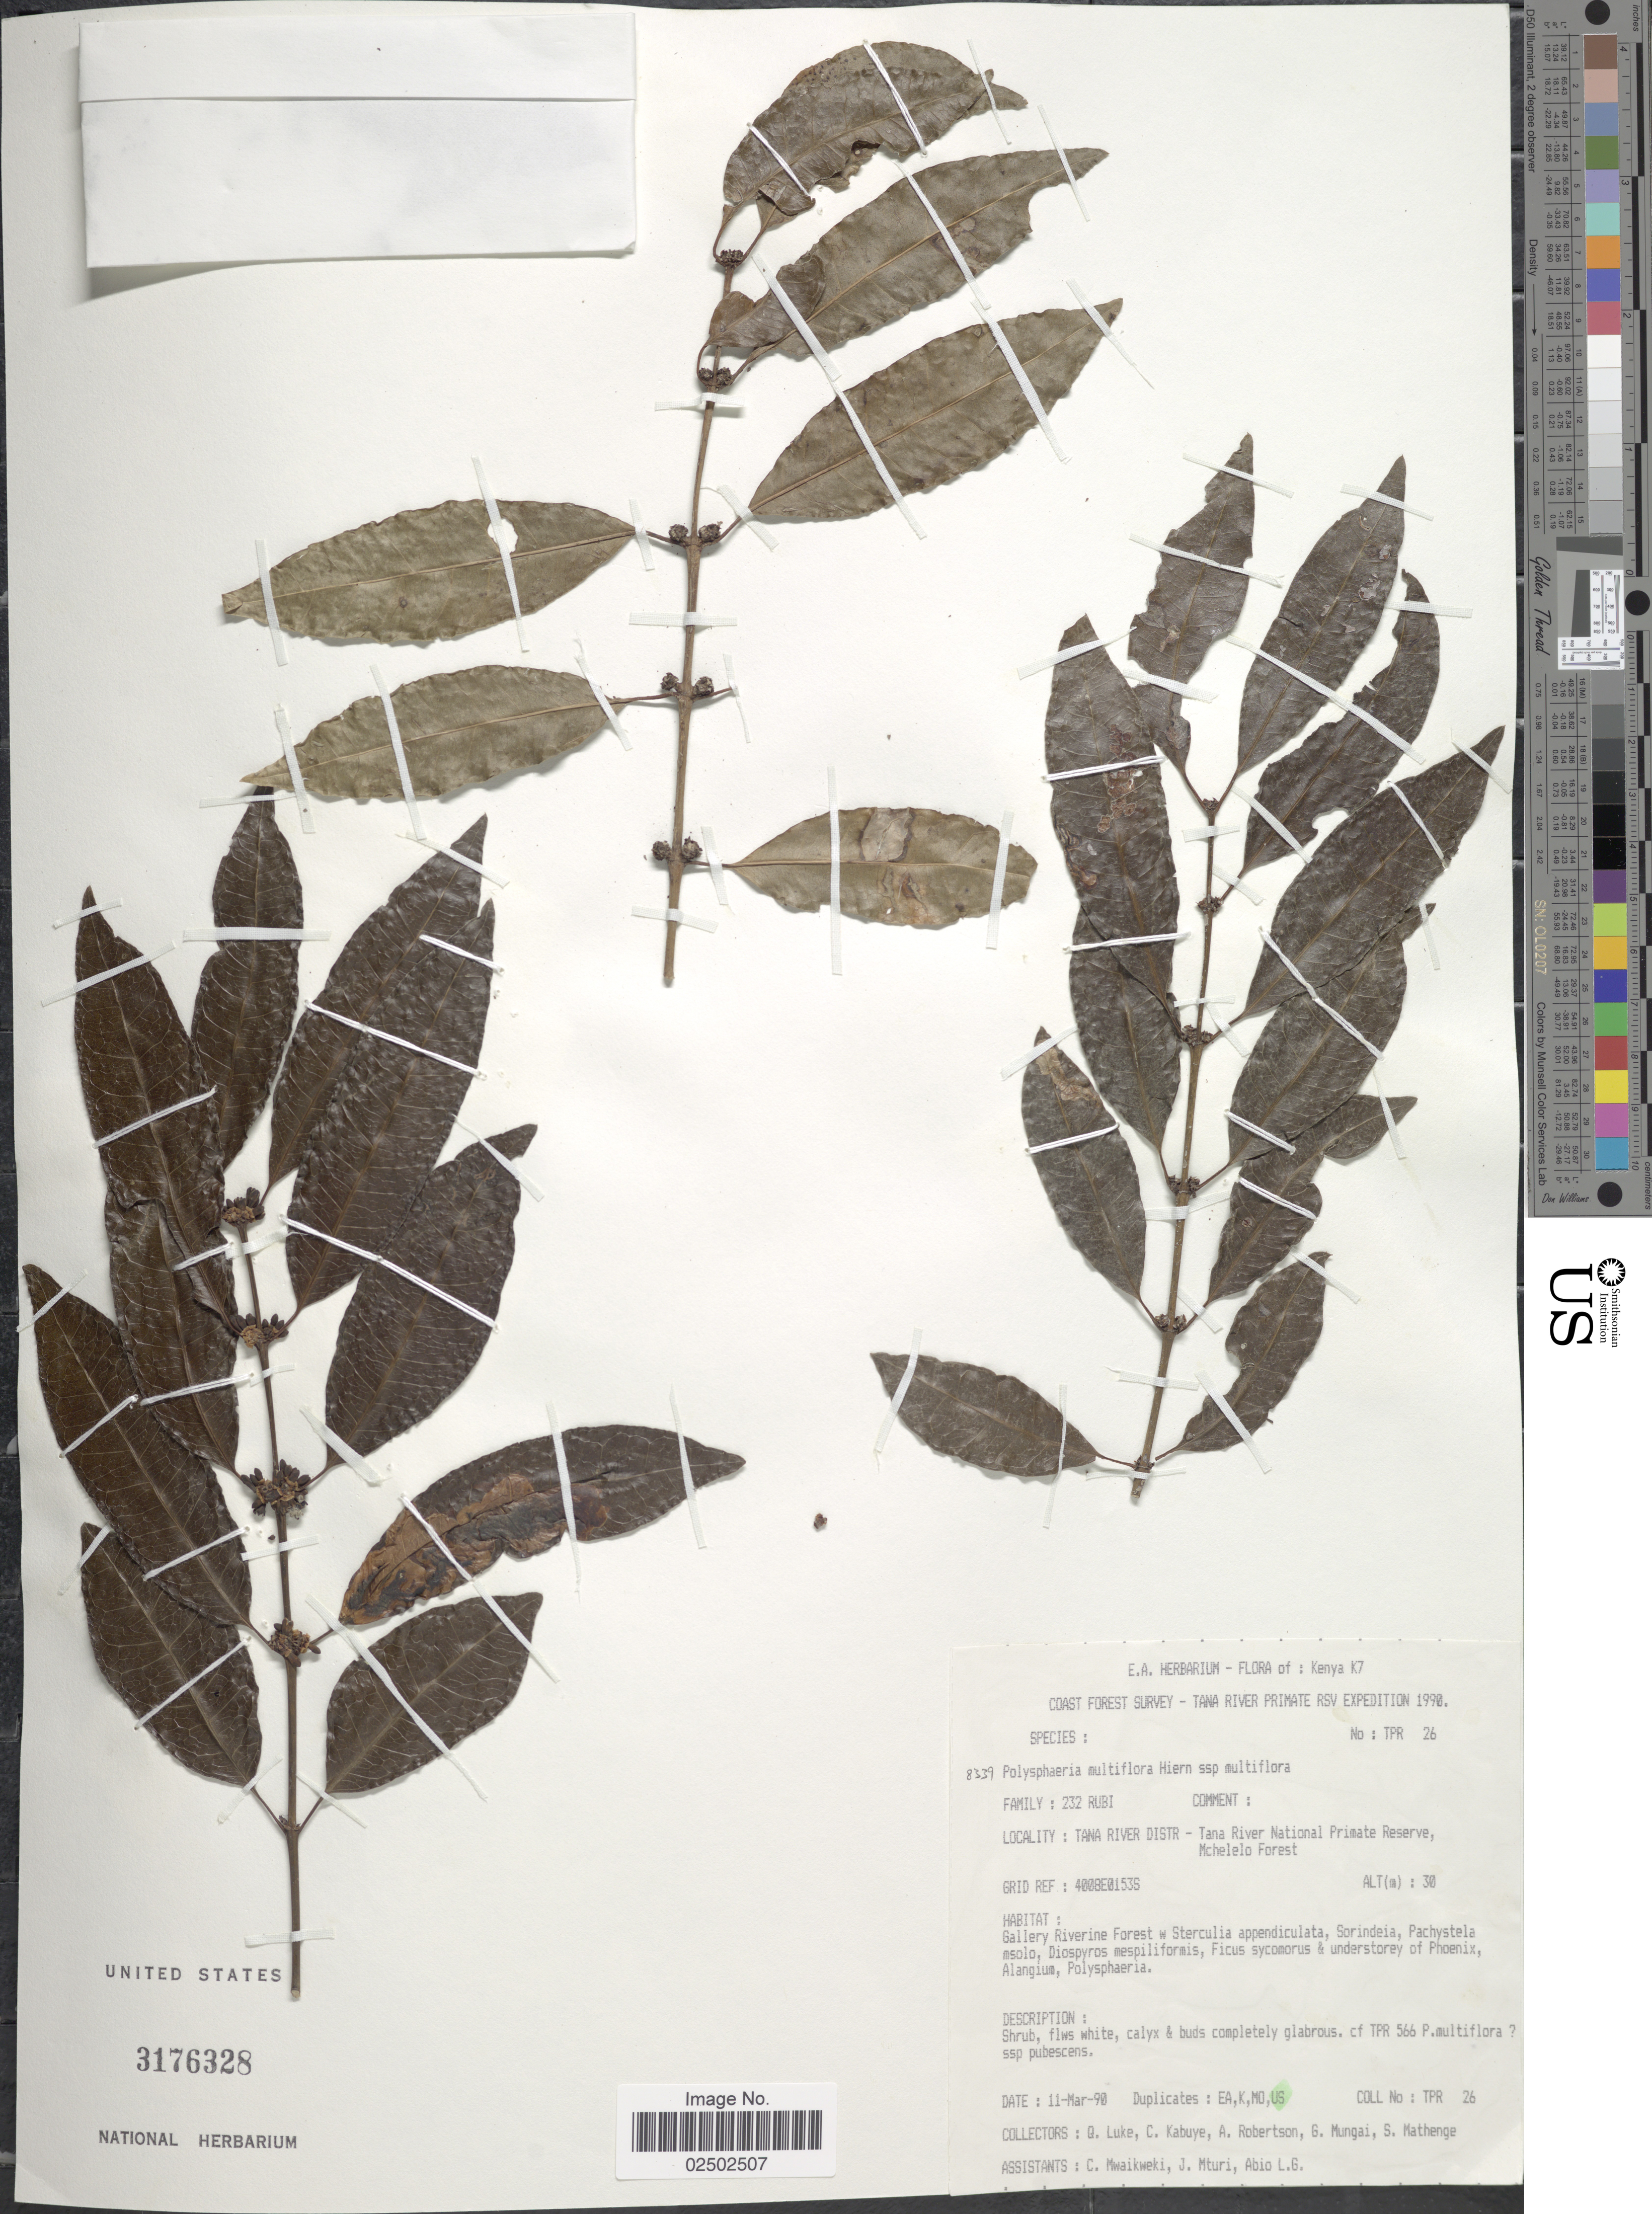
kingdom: Plantae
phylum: Tracheophyta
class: Magnoliopsida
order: Gentianales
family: Rubiaceae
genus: Polysphaeria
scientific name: Polysphaeria multiflora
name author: Hiern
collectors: Q. Luke, C. Kabuye, A. Robertson, G. Mungai & S. Mathenge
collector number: TPR 26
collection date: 1990-03-11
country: Kenya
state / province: Tana River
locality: Coast Forest. Tana River Distr - Tana River National Primate Reserve Mchelelo Forest. GRID REF: 4008E0153S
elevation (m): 30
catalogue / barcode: US 3176328